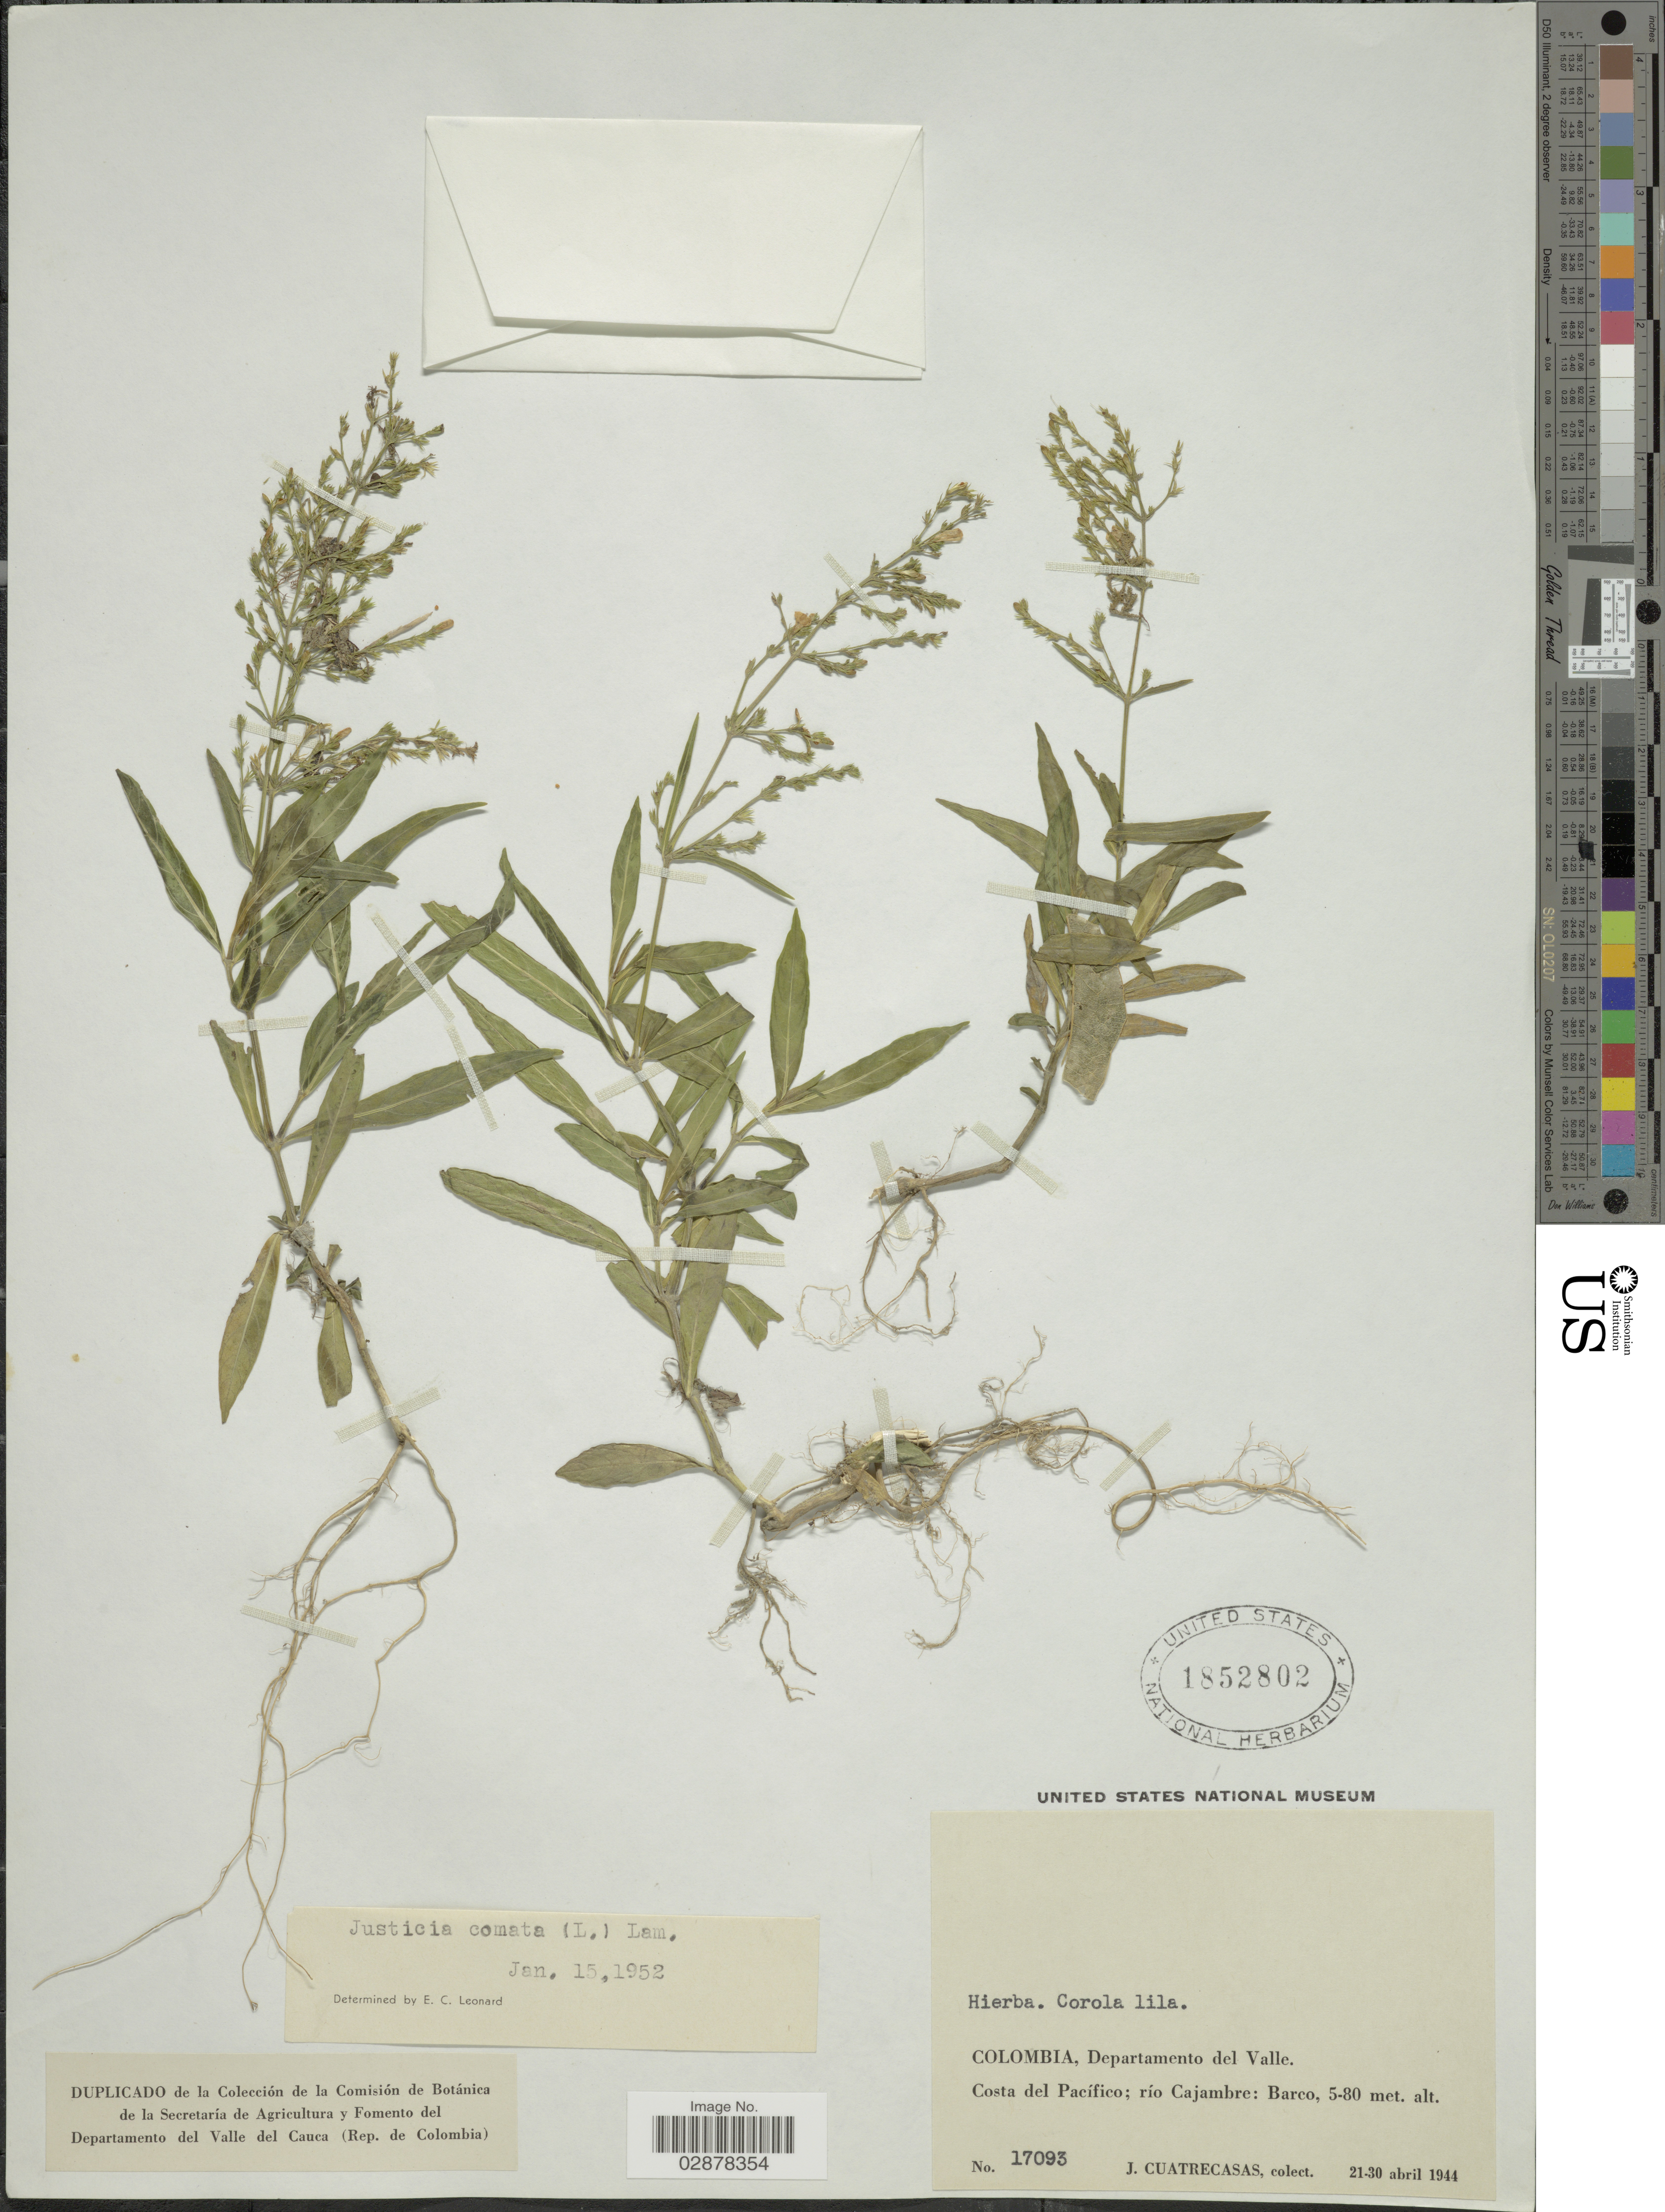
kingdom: Plantae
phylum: Tracheophyta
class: Magnoliopsida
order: Lamiales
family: Acanthaceae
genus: Justicia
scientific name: Justicia comata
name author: (L.) Lam.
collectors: J. Cuatrecasas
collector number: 17093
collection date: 1944-04-21/1944-04-30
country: Colombia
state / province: Valle del Cauca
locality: Departamento del Valle. Costa del Pacífico, río Cajambre: Barco.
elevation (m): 5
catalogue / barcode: US 1852802